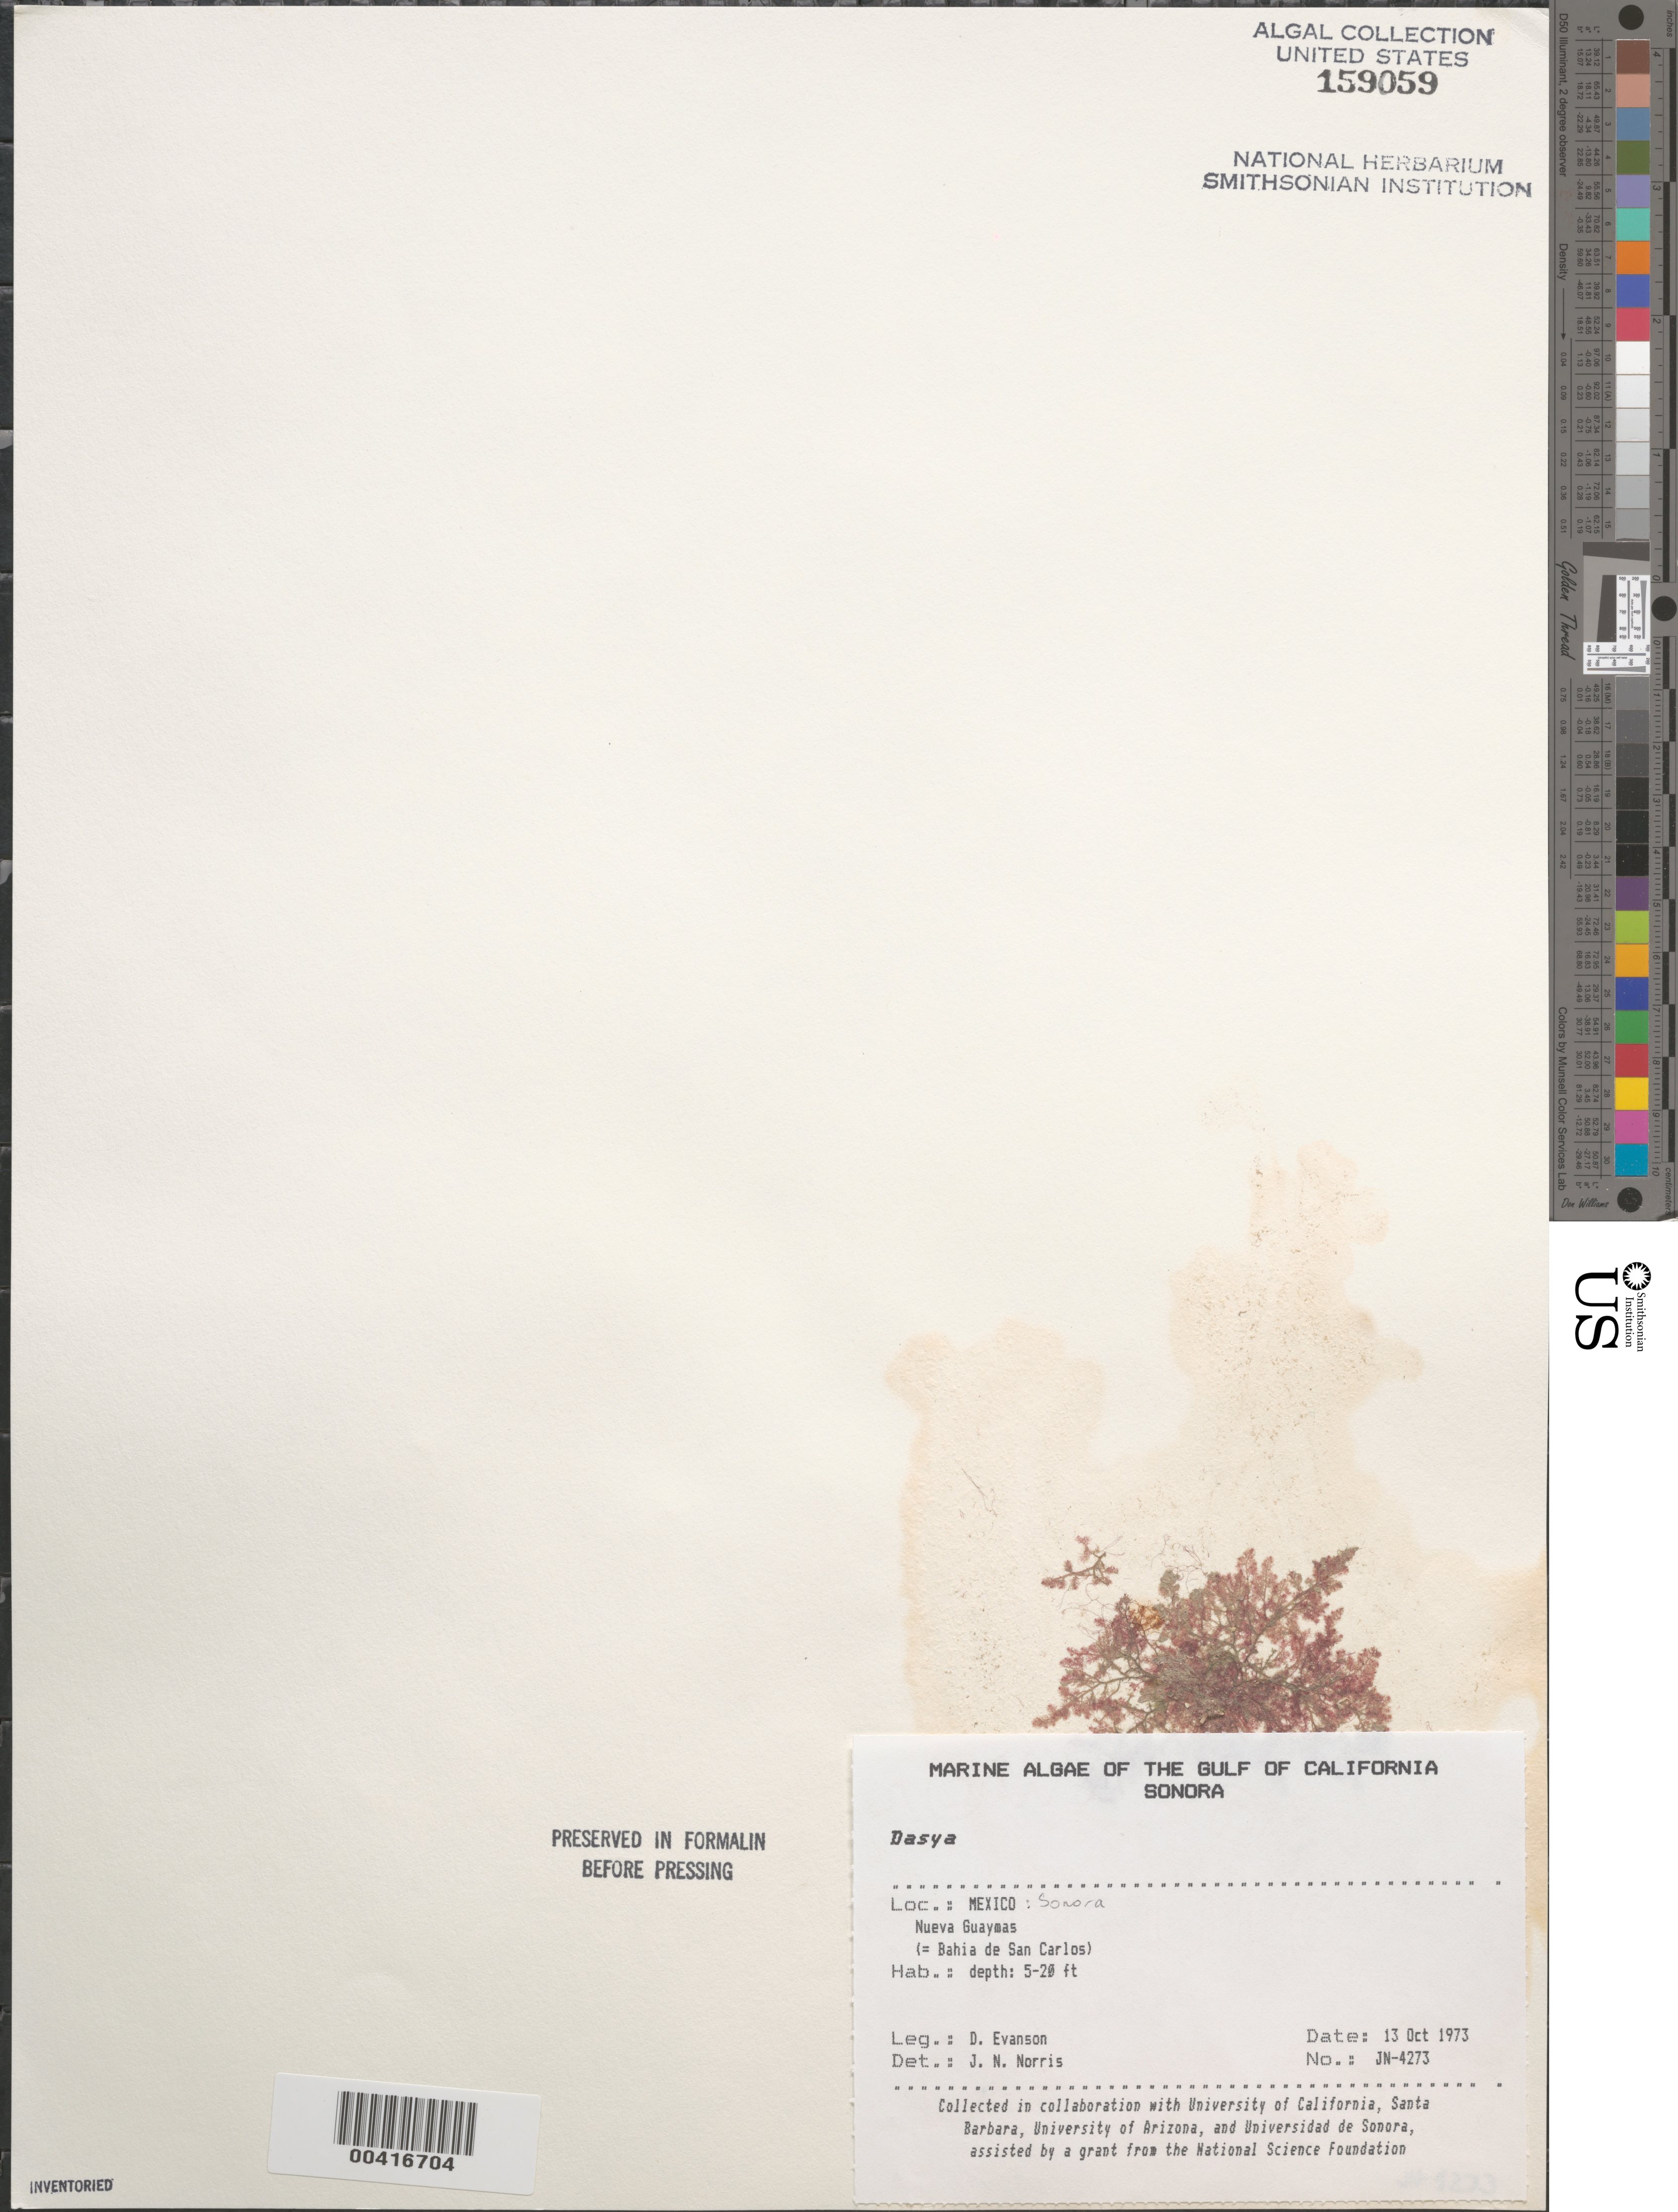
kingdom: Plantae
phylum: Rhodophyta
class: Florideophyceae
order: Ceramiales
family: Dasyaceae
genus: Dasya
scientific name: Dasya sp.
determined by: Norris, James N.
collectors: D. Evensen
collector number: JN-4273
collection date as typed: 13 Oct 1973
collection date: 1973-10-13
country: Mexico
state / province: Sonora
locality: Nuevas Guaymas (Bahia de San Carlos)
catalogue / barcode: US 159059